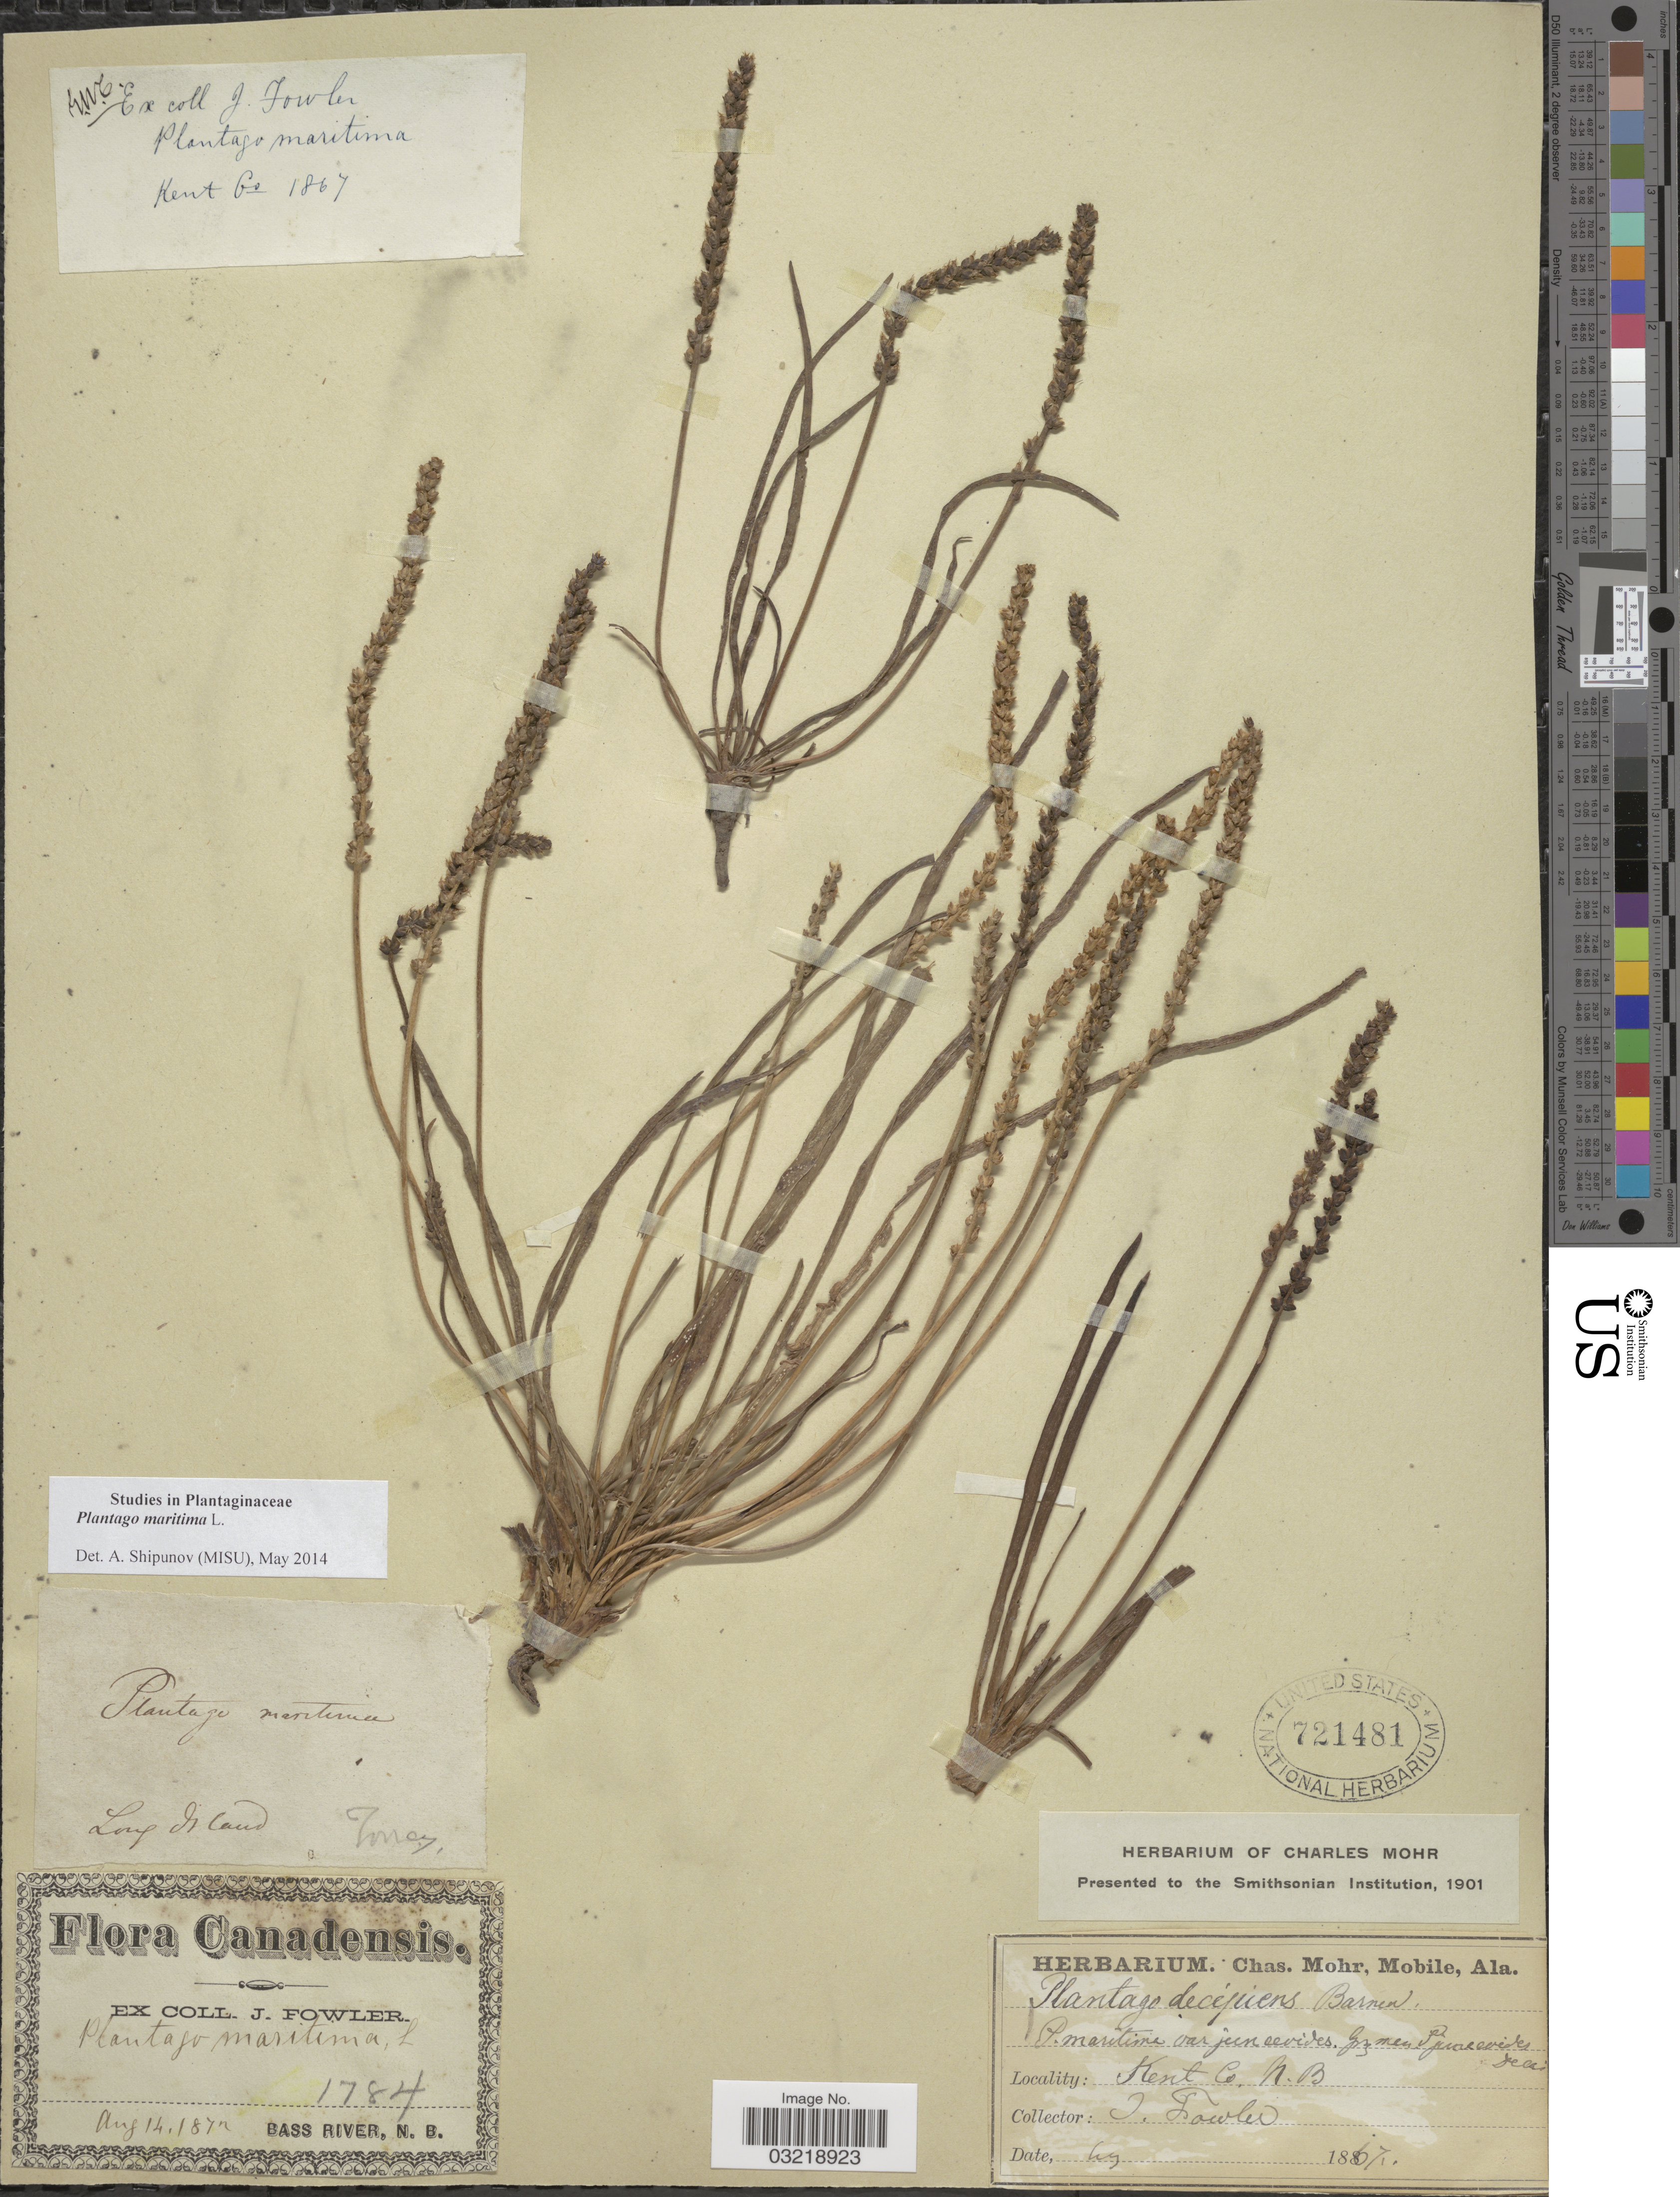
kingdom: Plantae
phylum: Tracheophyta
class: Magnoliopsida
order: Lamiales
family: Plantaginaceae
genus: Plantago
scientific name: Plantago maritima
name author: L.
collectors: J. Fowler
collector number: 1784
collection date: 1872-08-14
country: Canada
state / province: New Brunswick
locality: Kent Co.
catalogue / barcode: US 721481